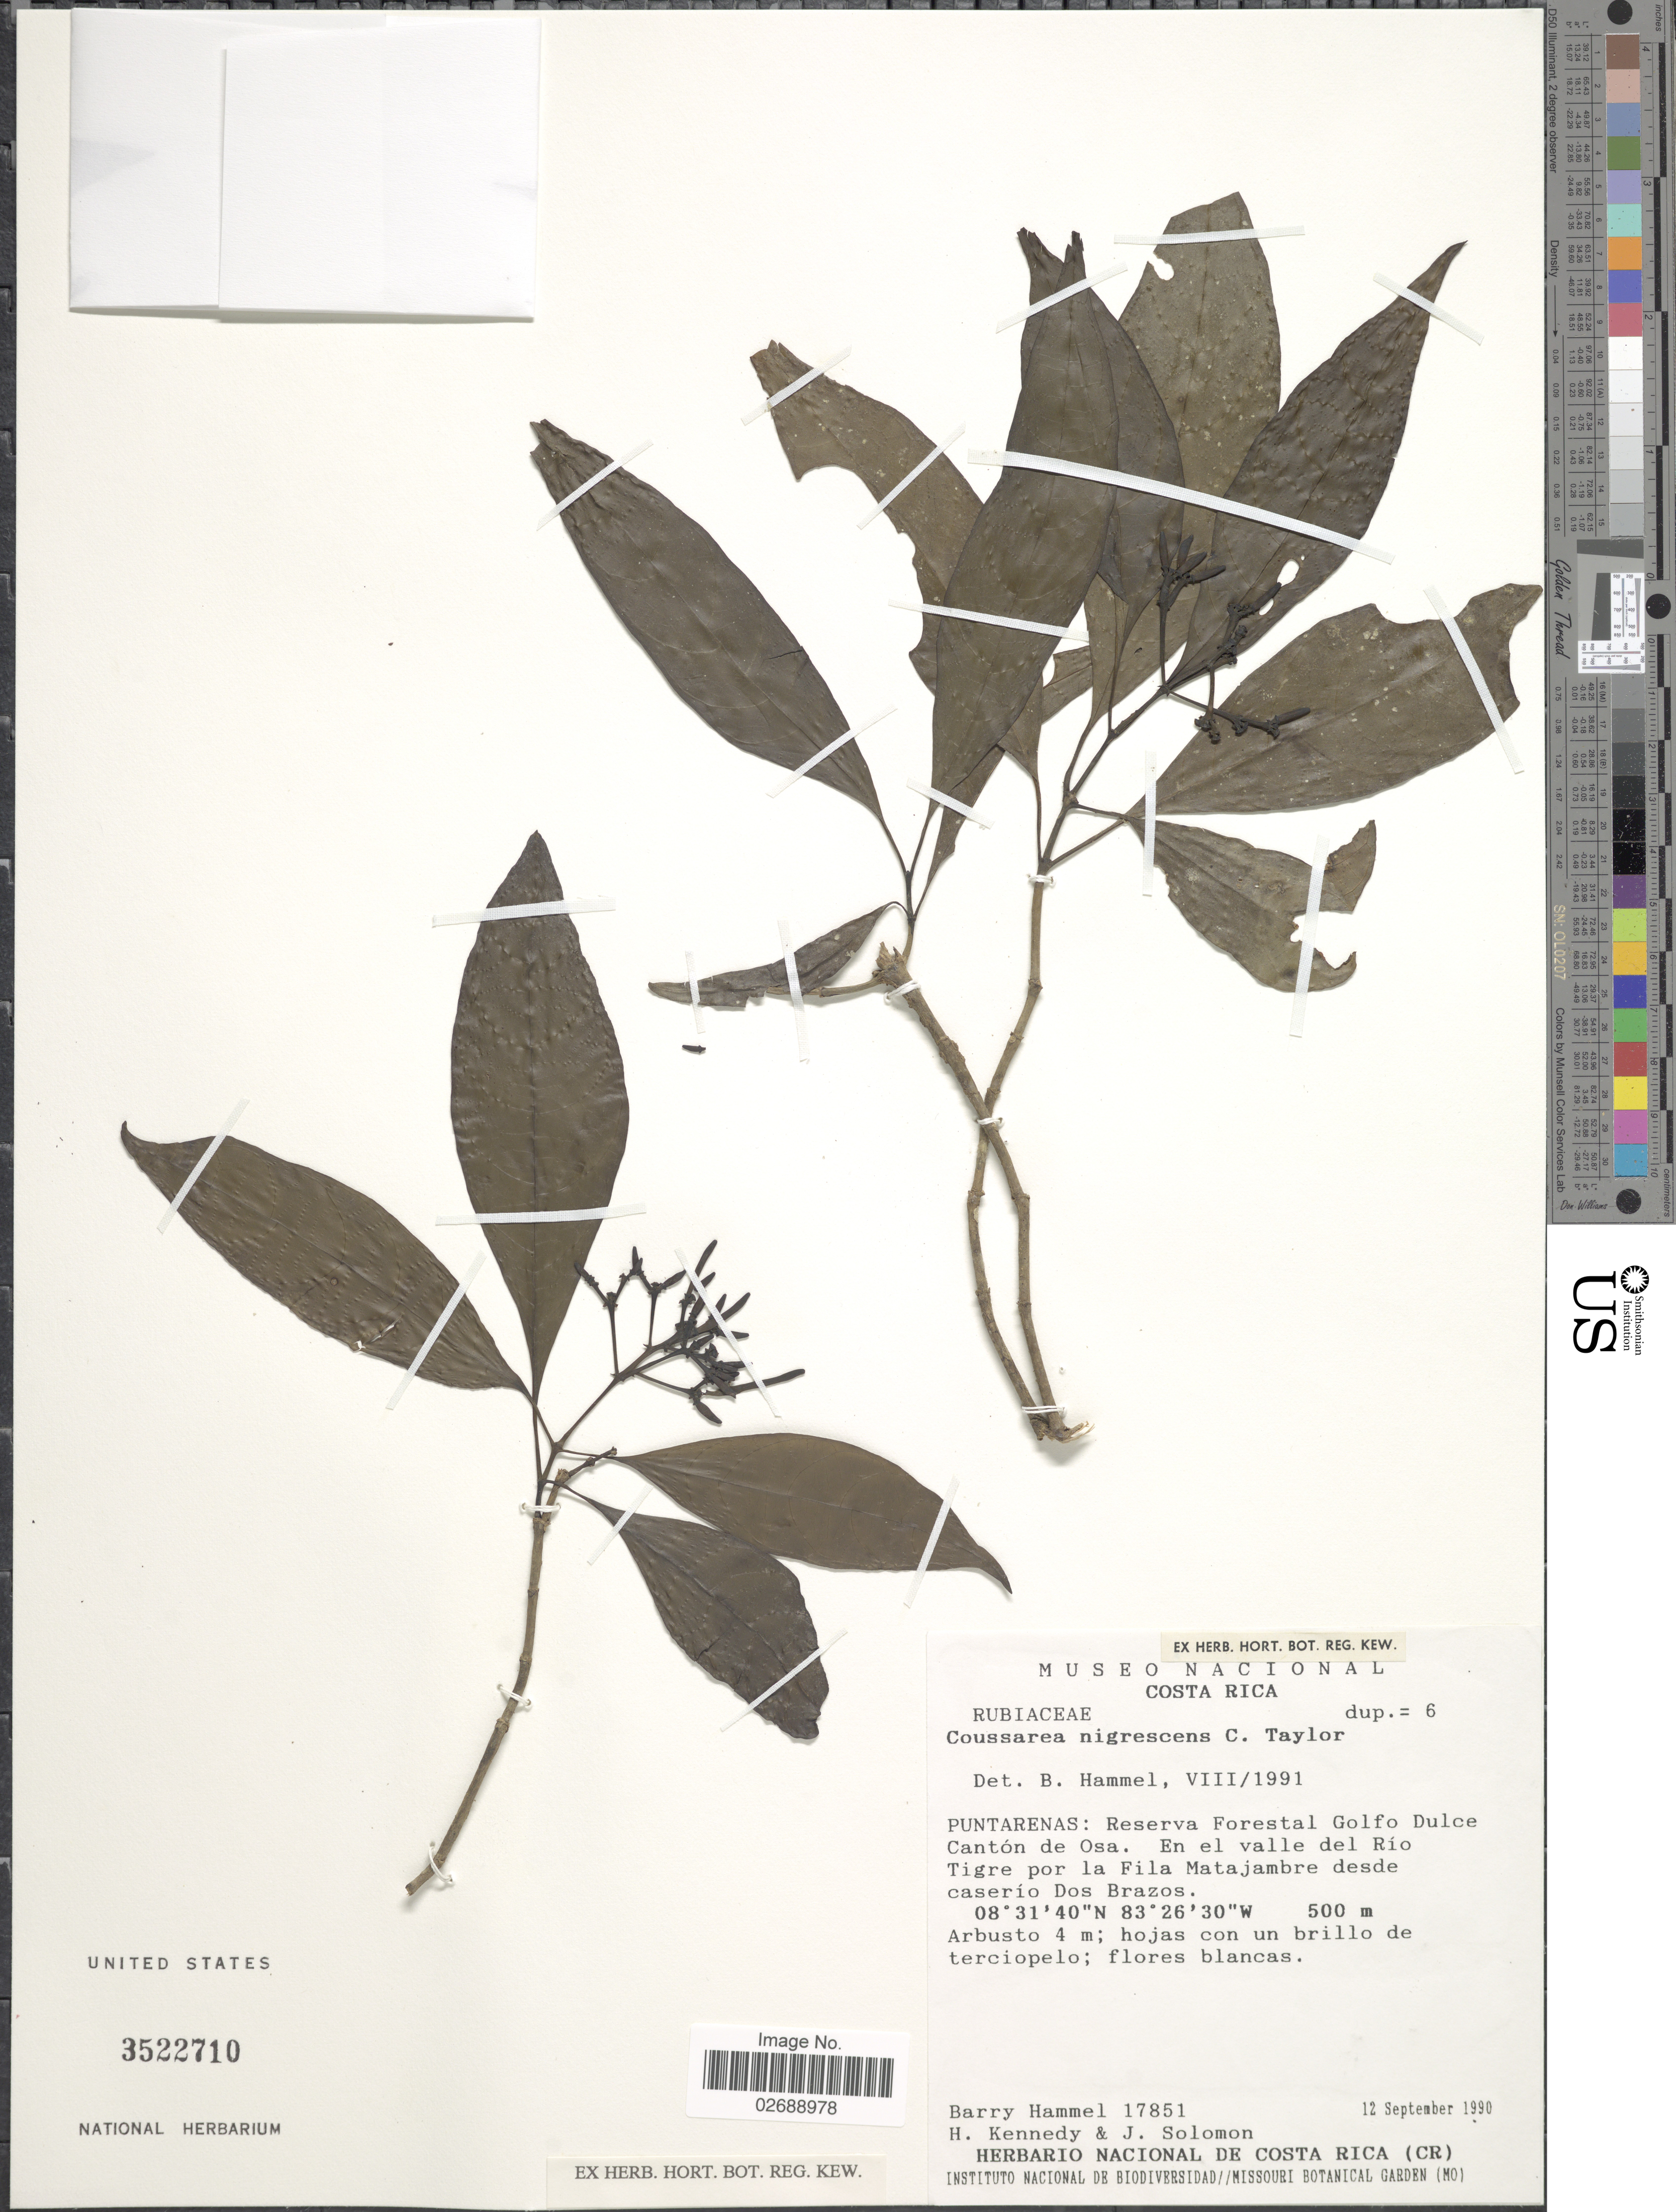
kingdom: Plantae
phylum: Tracheophyta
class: Magnoliopsida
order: Gentianales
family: Rubiaceae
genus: Coussarea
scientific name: Coussarea nigrescens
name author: C.M. Taylor & Hammel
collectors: B. Hammel, H. Kennedy & J. Solomon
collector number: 17851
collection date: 1990-09-12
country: Costa Rica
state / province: Puntarenas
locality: Reserva Forestal Golfo Dulce Canton de Osa. En el valle del Rio Tigre por la Fila Matajambre desde caserio Dos Brazos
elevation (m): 500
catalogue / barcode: US 3522710